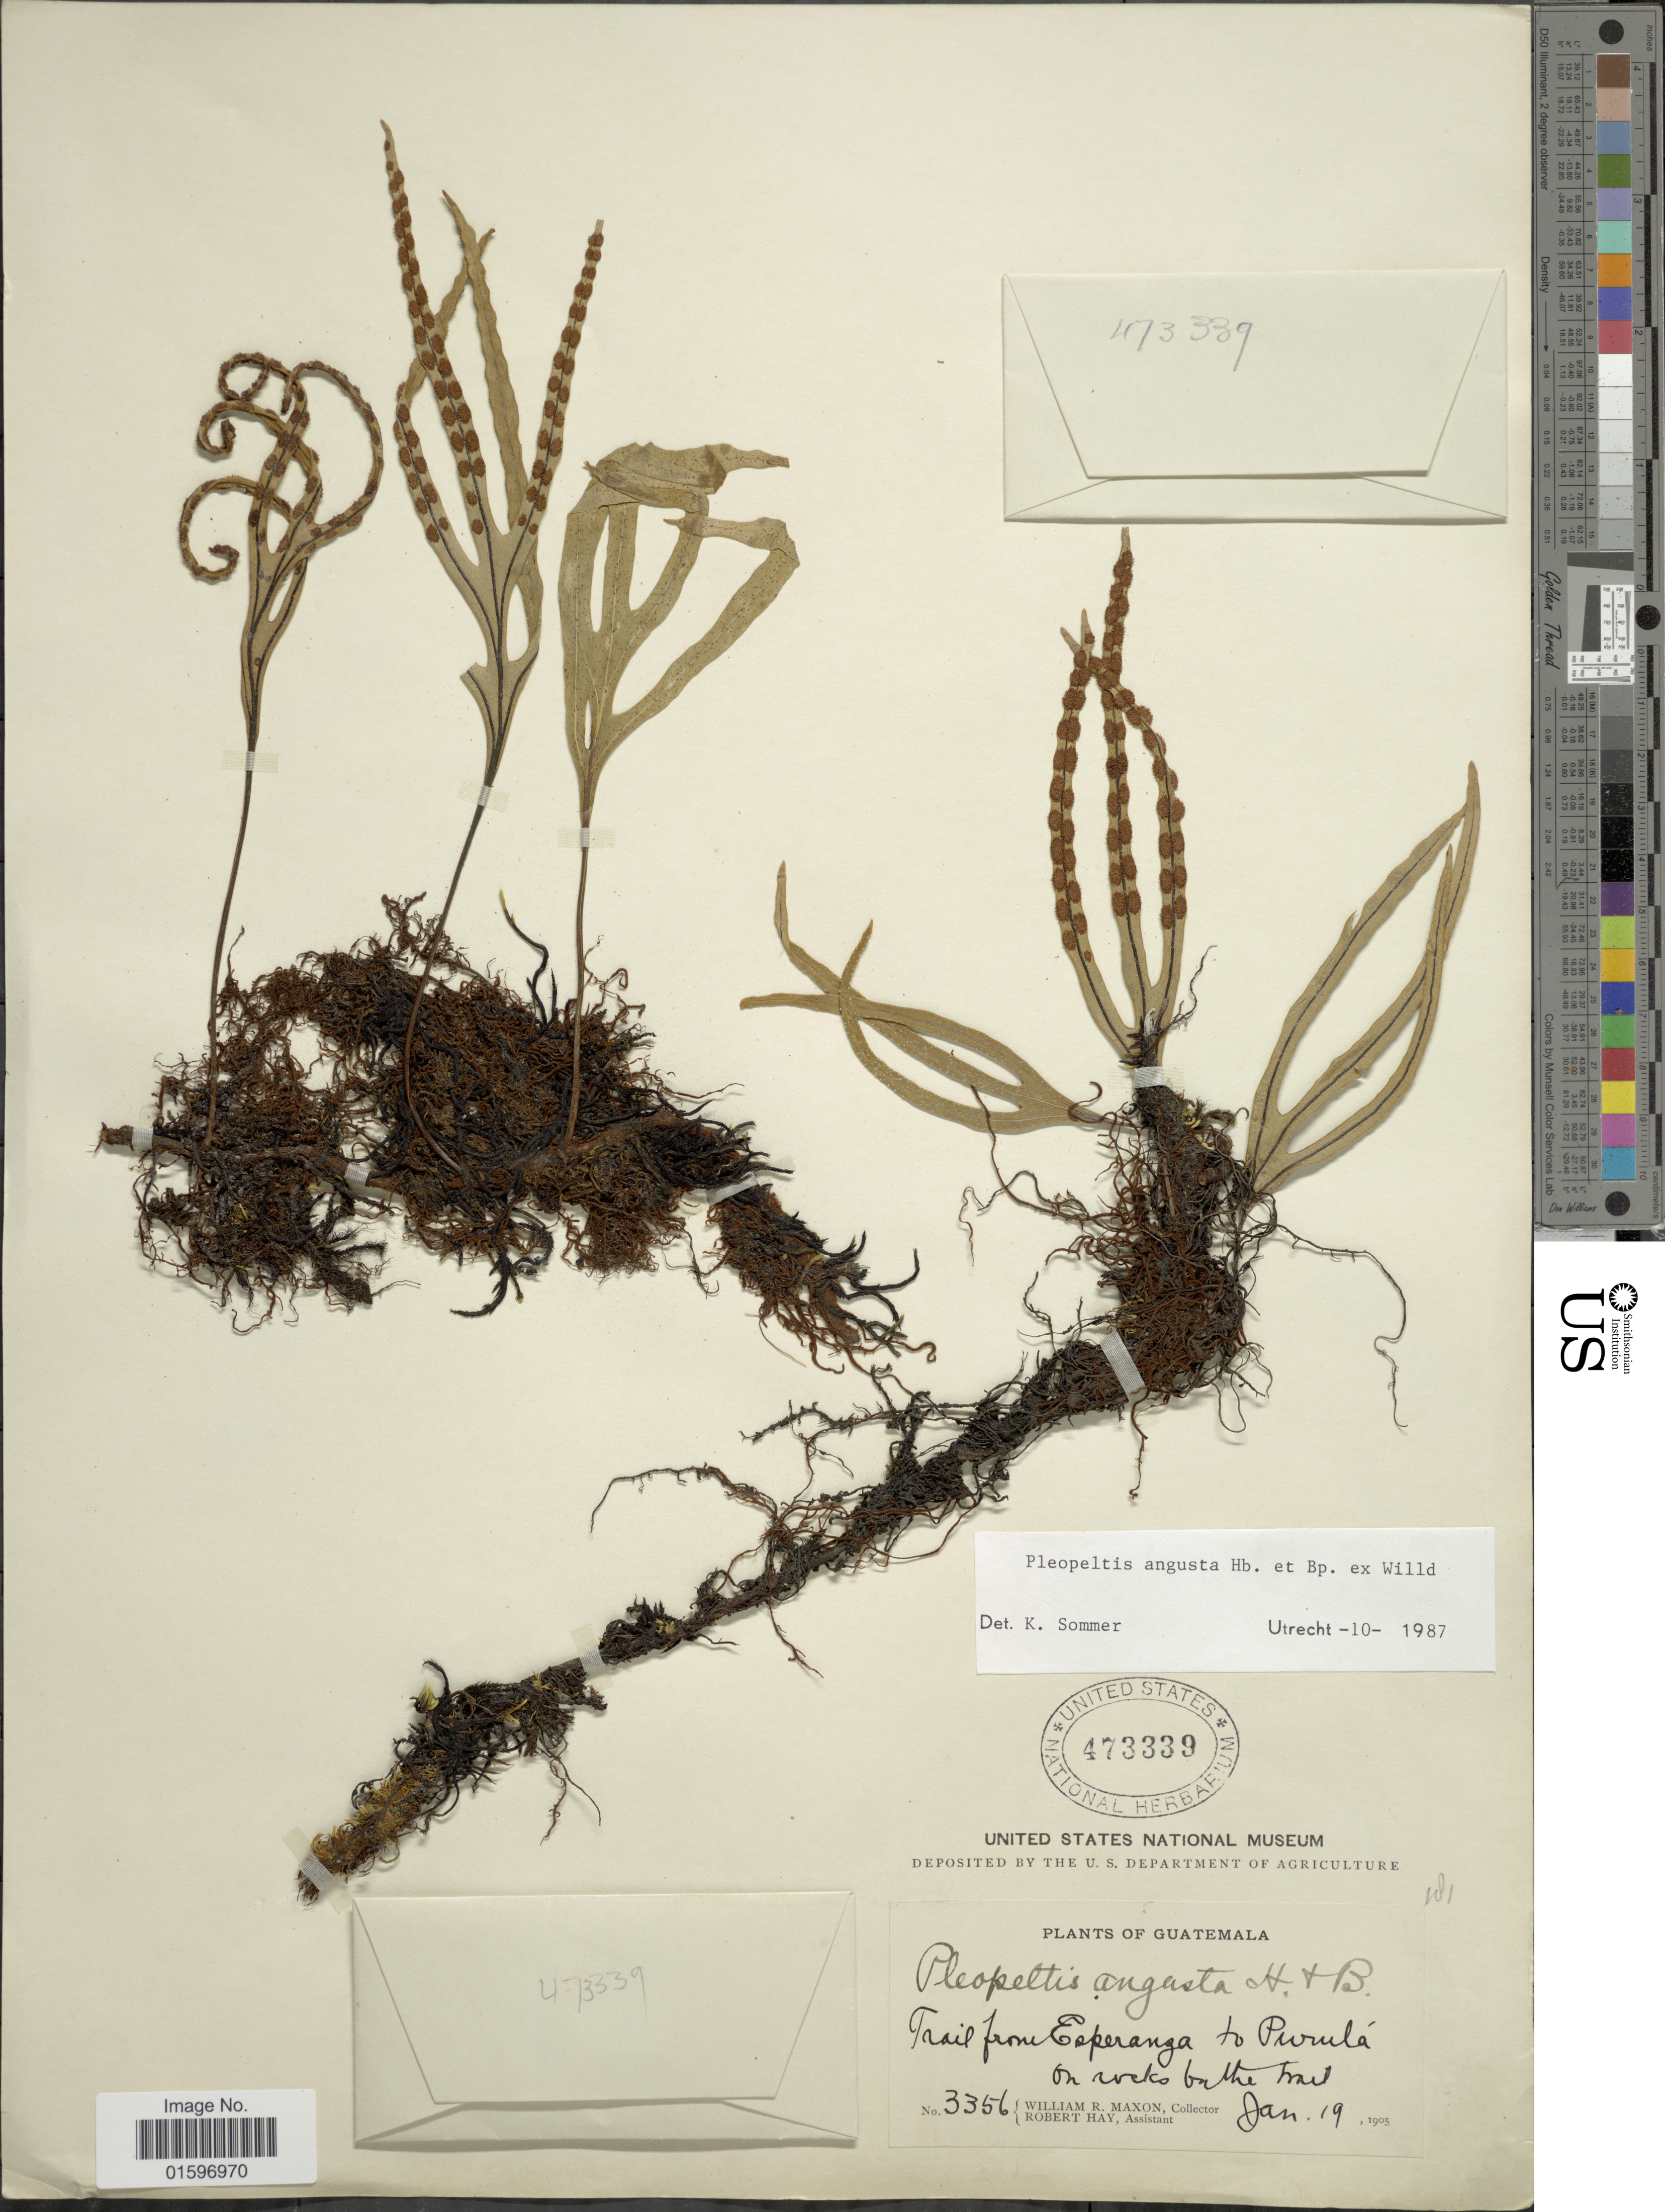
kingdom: Plantae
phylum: Tracheophyta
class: Polypodiopsida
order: Polypodiales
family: Polypodiaceae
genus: Pleopeltis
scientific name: Pleopeltis angusta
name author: Humb. & Bonap. ex Willd.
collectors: W. R. Maxon & R. H. Hay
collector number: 3356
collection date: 1905-01-19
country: Guatemala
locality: Trail from Esperanza to Purulhá .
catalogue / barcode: US 473339